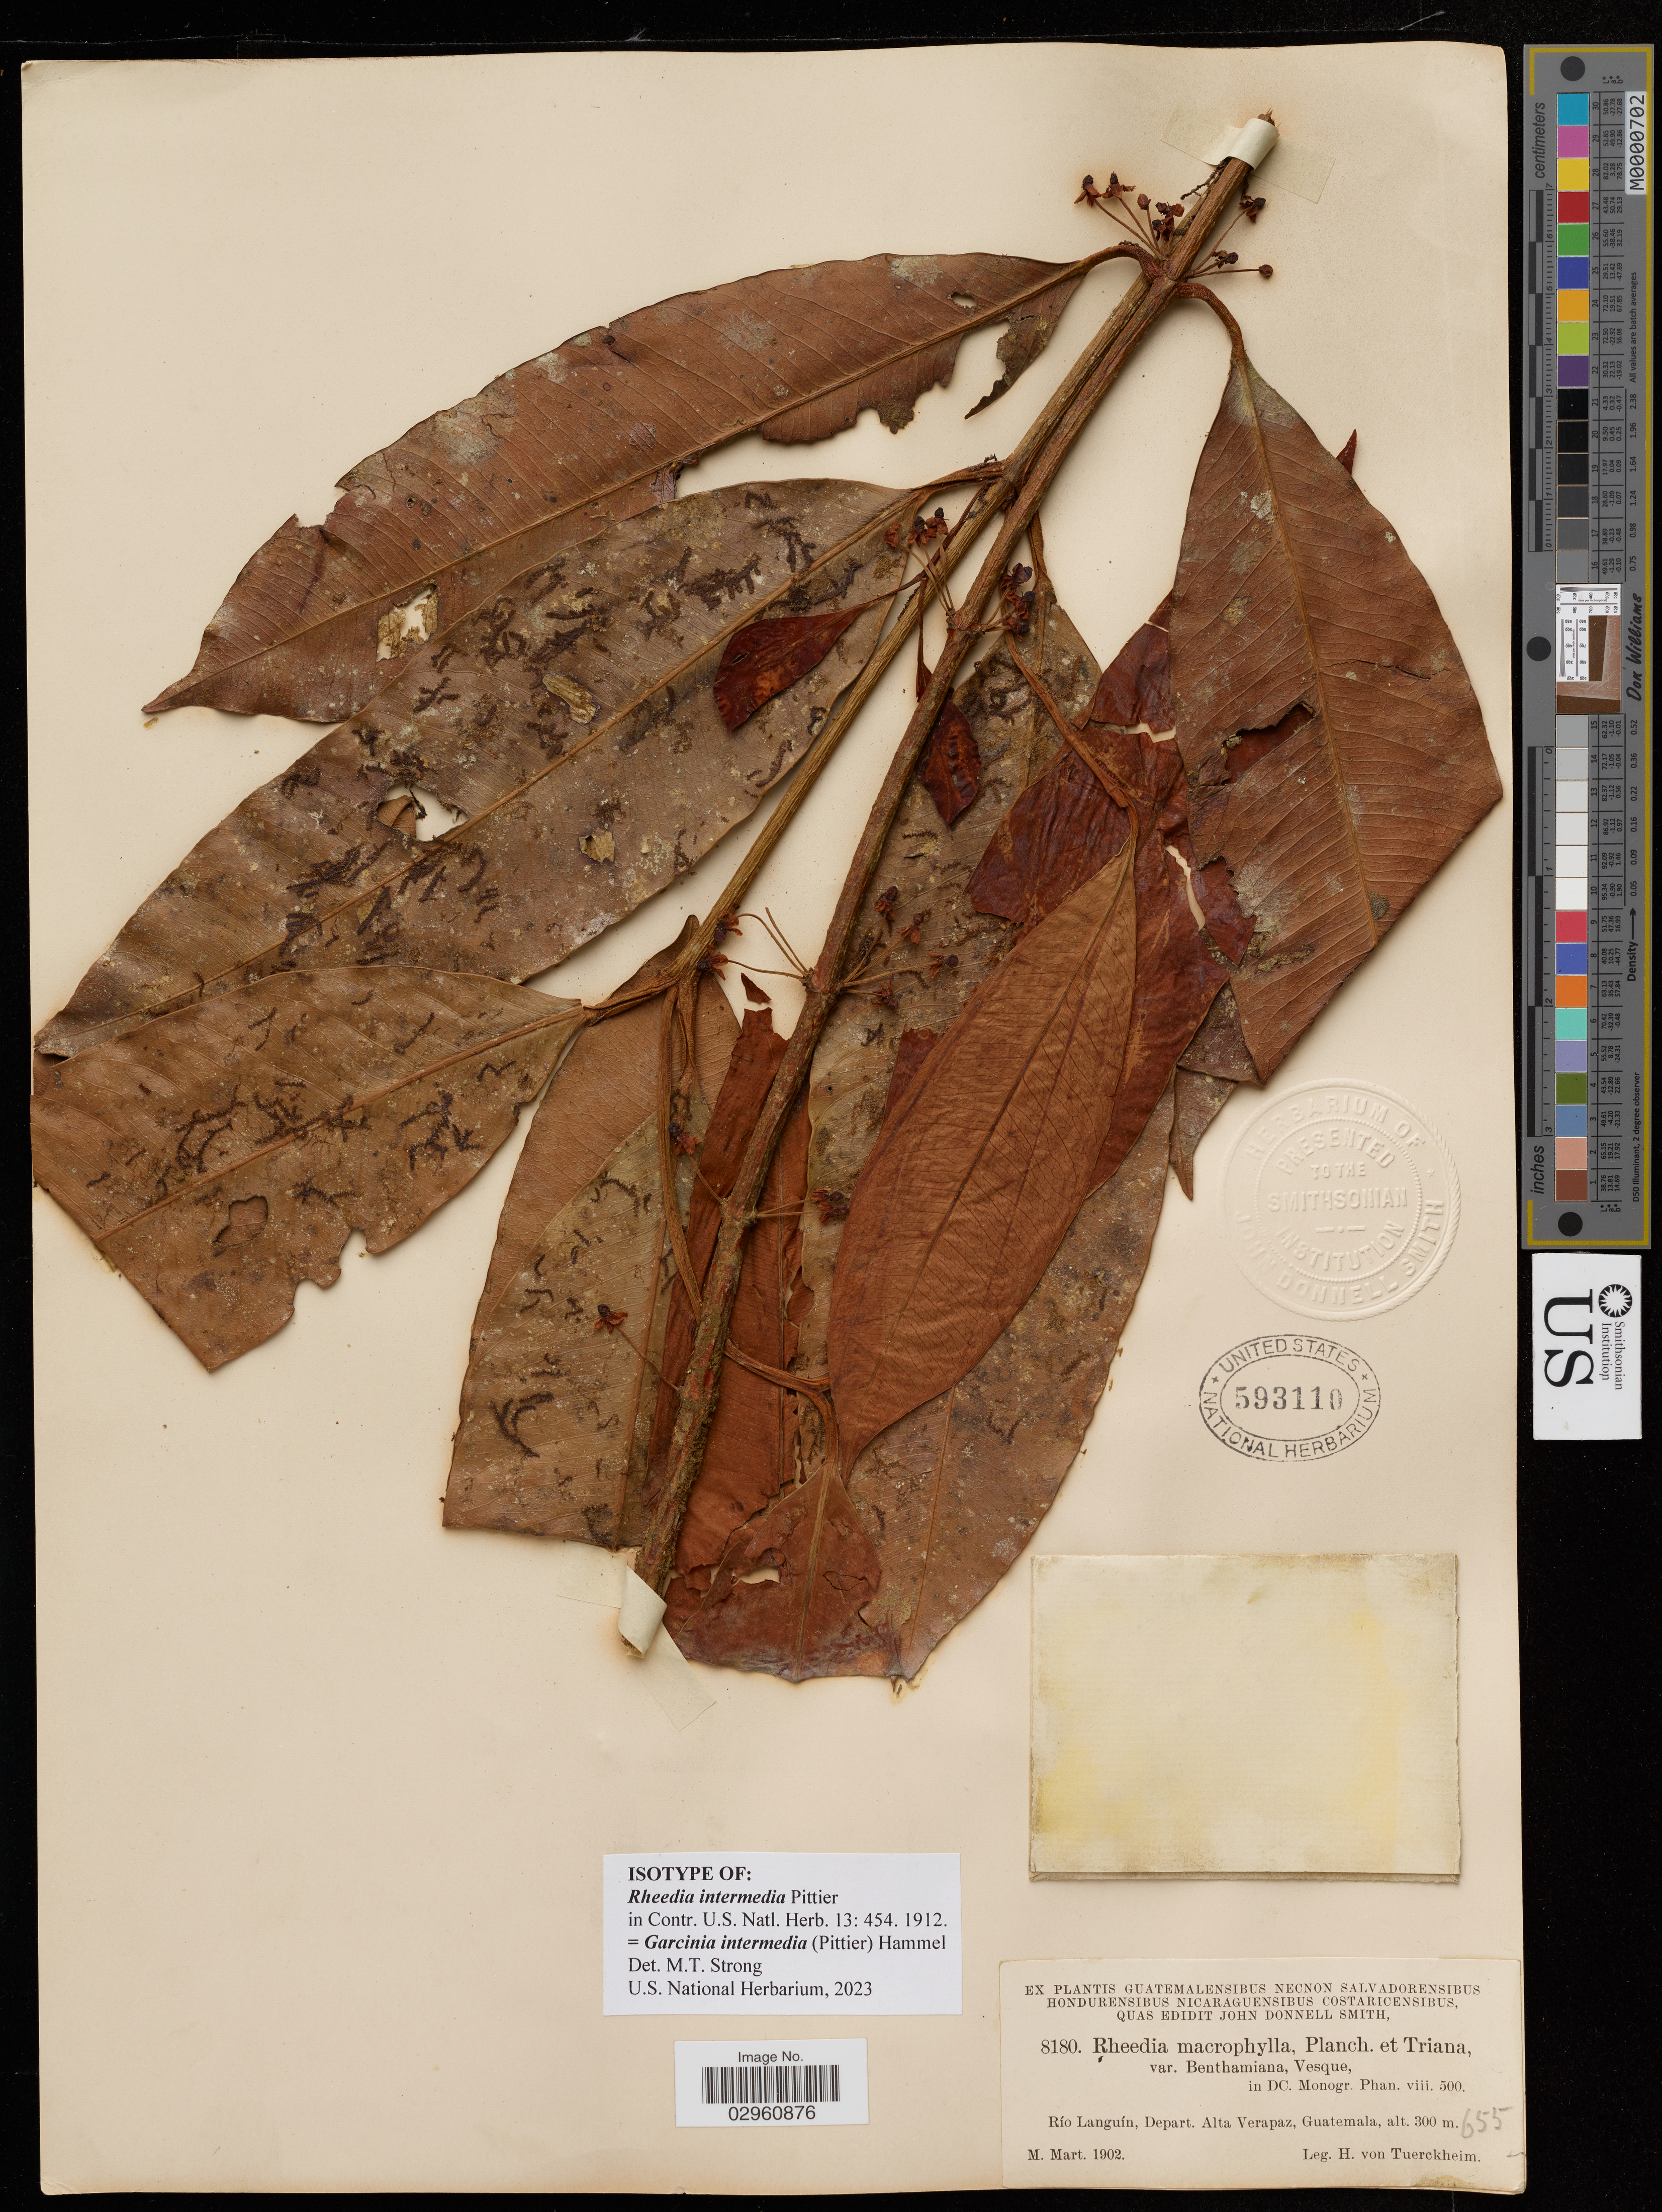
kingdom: Plantae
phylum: Tracheophyta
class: Magnoliopsida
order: Malpighiales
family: Clusiaceae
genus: Rheedia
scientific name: Rheedia intermedia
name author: Pittier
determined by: Strong, Mark T., (BOT), Smithsonian Institution - National Museum of Natural History (UNITED STATES)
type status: Isotype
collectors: H. von Tuerckheim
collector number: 8180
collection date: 1902-03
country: Guatemala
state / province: Alta Verapaz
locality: Río Languín, Depart. Alta Verapaz.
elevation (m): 300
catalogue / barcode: US 593110